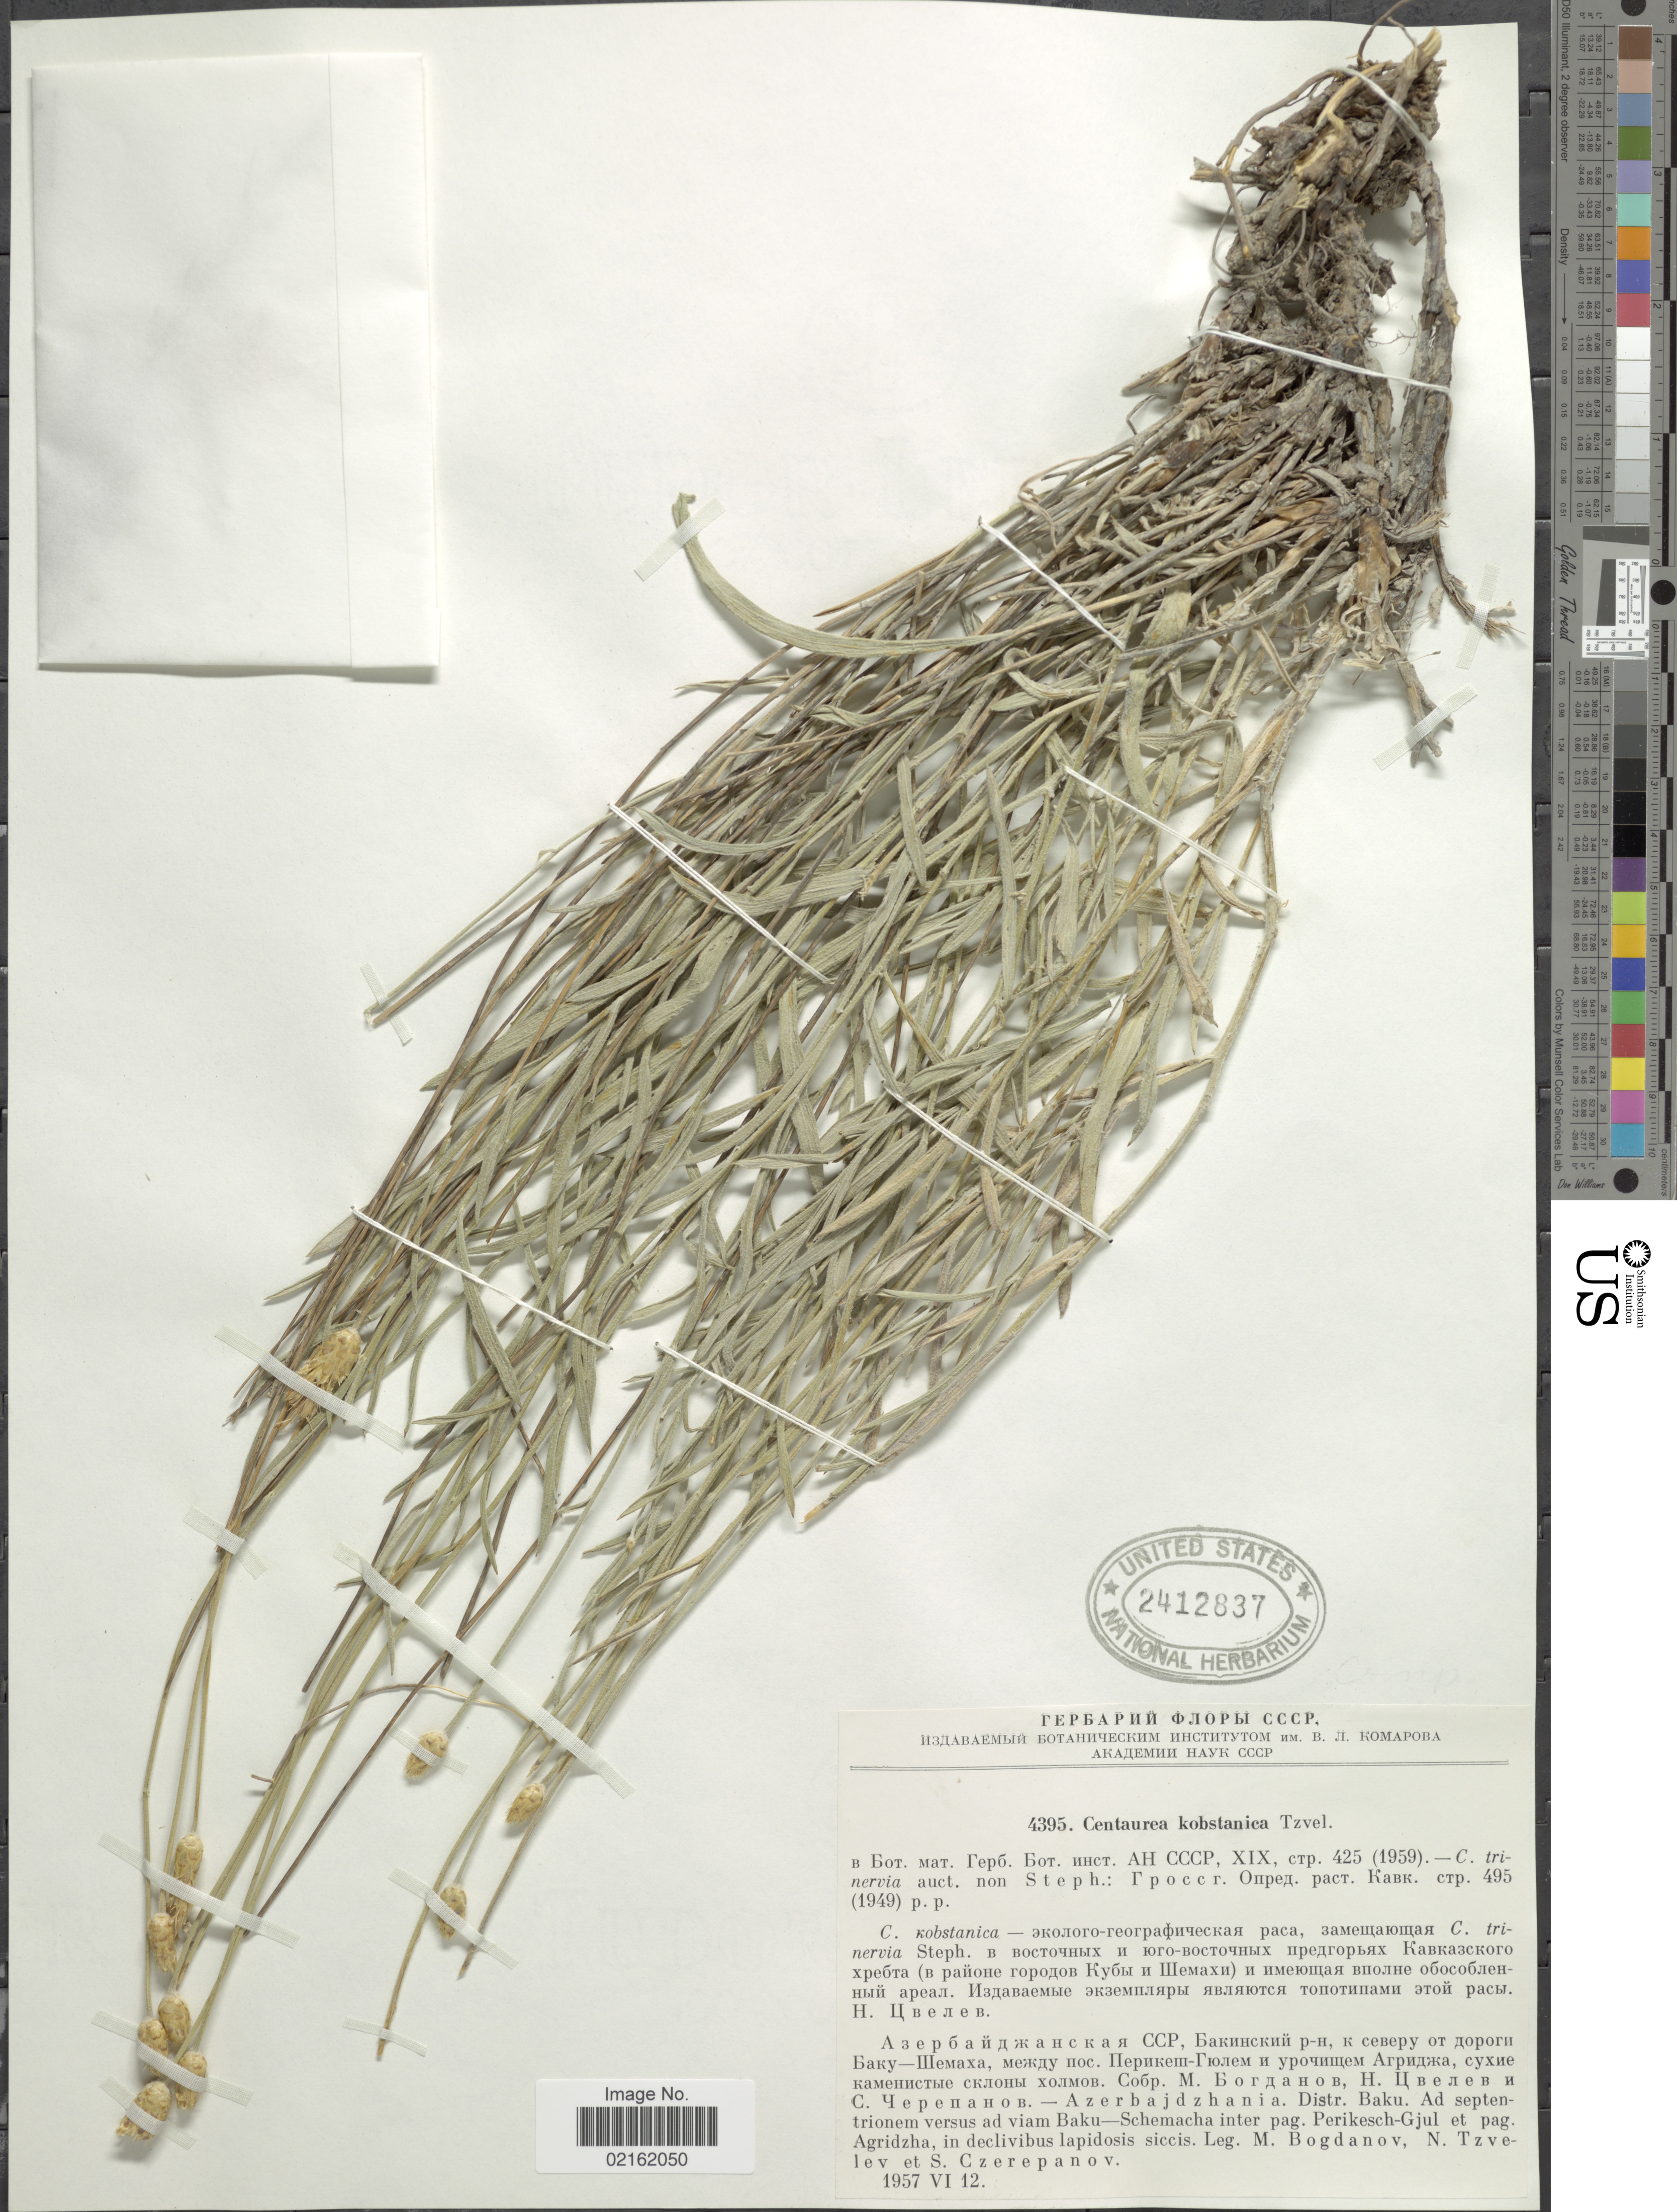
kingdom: Plantae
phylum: Tracheophyta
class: Magnoliopsida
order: Asterales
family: Asteraceae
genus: Psephellus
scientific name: Psephellus kobstanicus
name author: (Tzvelev) Wagenitz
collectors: M. Bogdanov & N. N. Tzvelev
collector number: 4395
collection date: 1957-06-12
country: Azerbaijan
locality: Azerbajdzhania, Distr. Baku, ad septentrionem versus ad viam Baku - Schemacha inter pag. Perikesch-Gjul et pag, Agridzha, in declivibus lapidosis siccis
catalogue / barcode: US 2412837